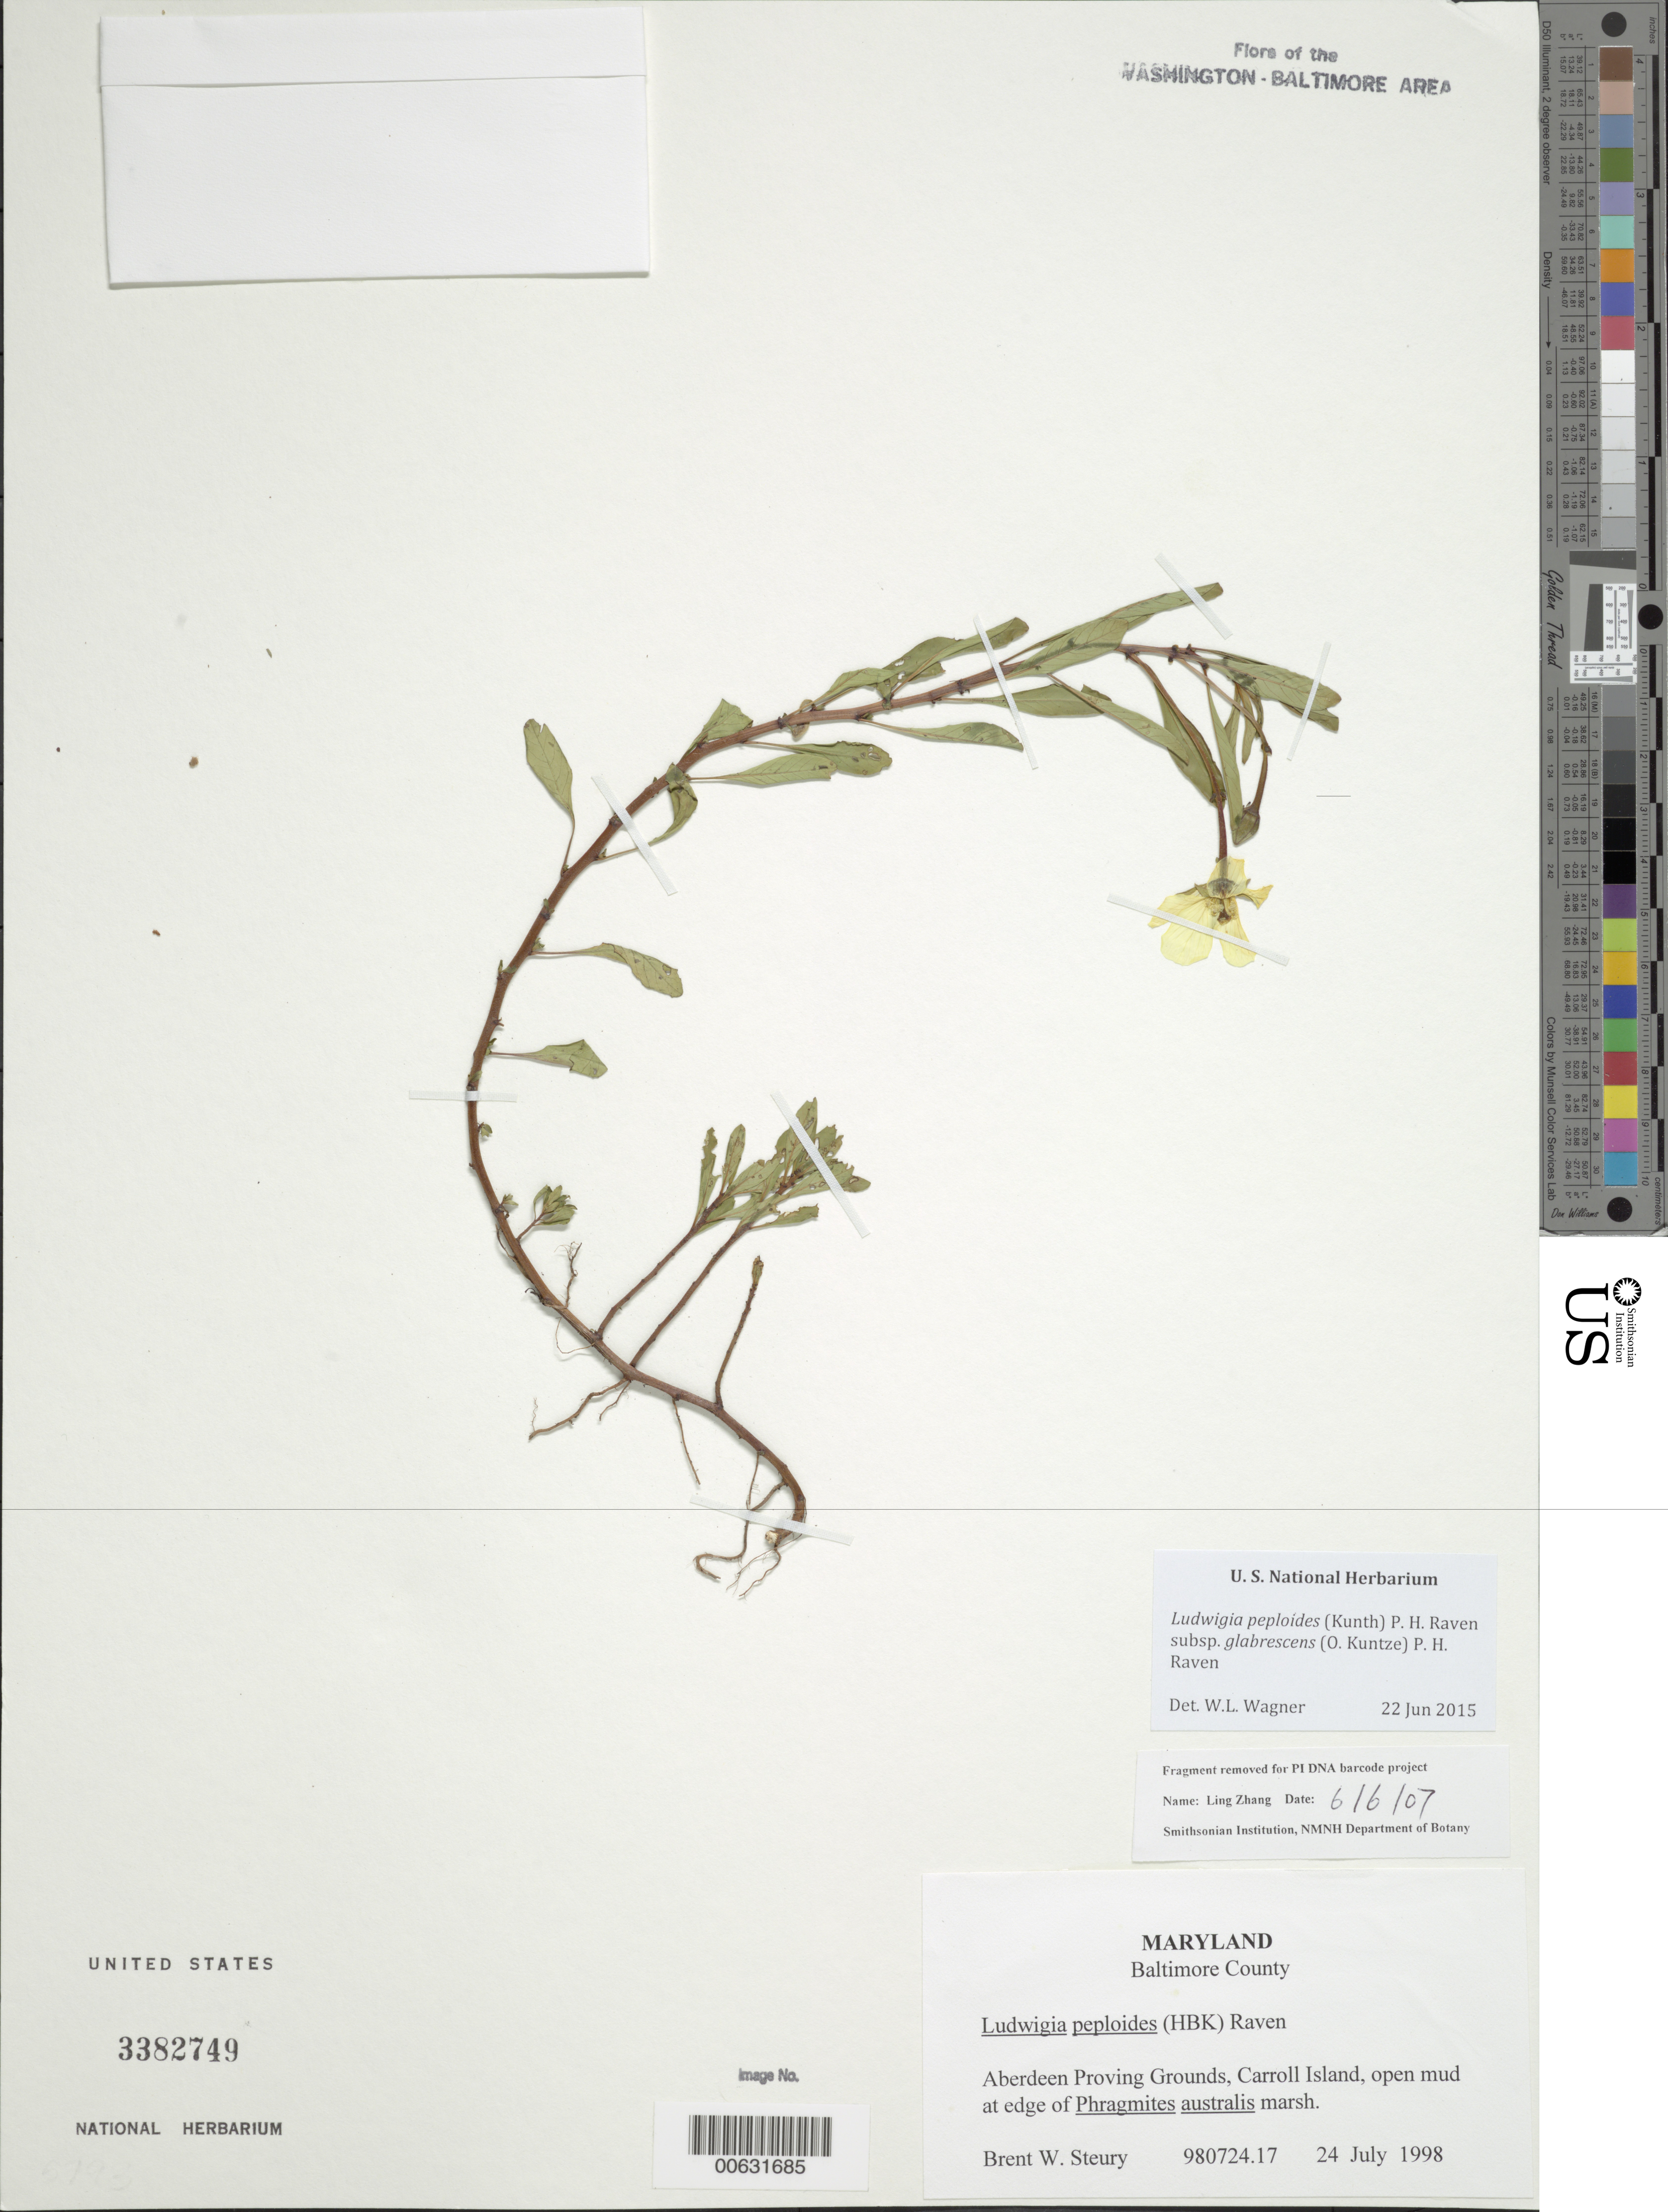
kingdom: Plantae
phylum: Tracheophyta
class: Magnoliopsida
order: Myrtales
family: Onagraceae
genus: Ludwigia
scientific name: Ludwigia peploides subsp. glabrescens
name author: (Kuntze) P.H. Raven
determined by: Wagner, W. L., (BOT), Smithsonian Institution - National Museum of Natural History (UNITED STATES)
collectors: B. Steury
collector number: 980724.17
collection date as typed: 24 Jul 1998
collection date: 1998-07-24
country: United States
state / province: Maryland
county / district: Baltimore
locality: Aberdeen Proving Ground, Carroll Island.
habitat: Open mud at edge of Phragmites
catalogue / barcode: US 3382749